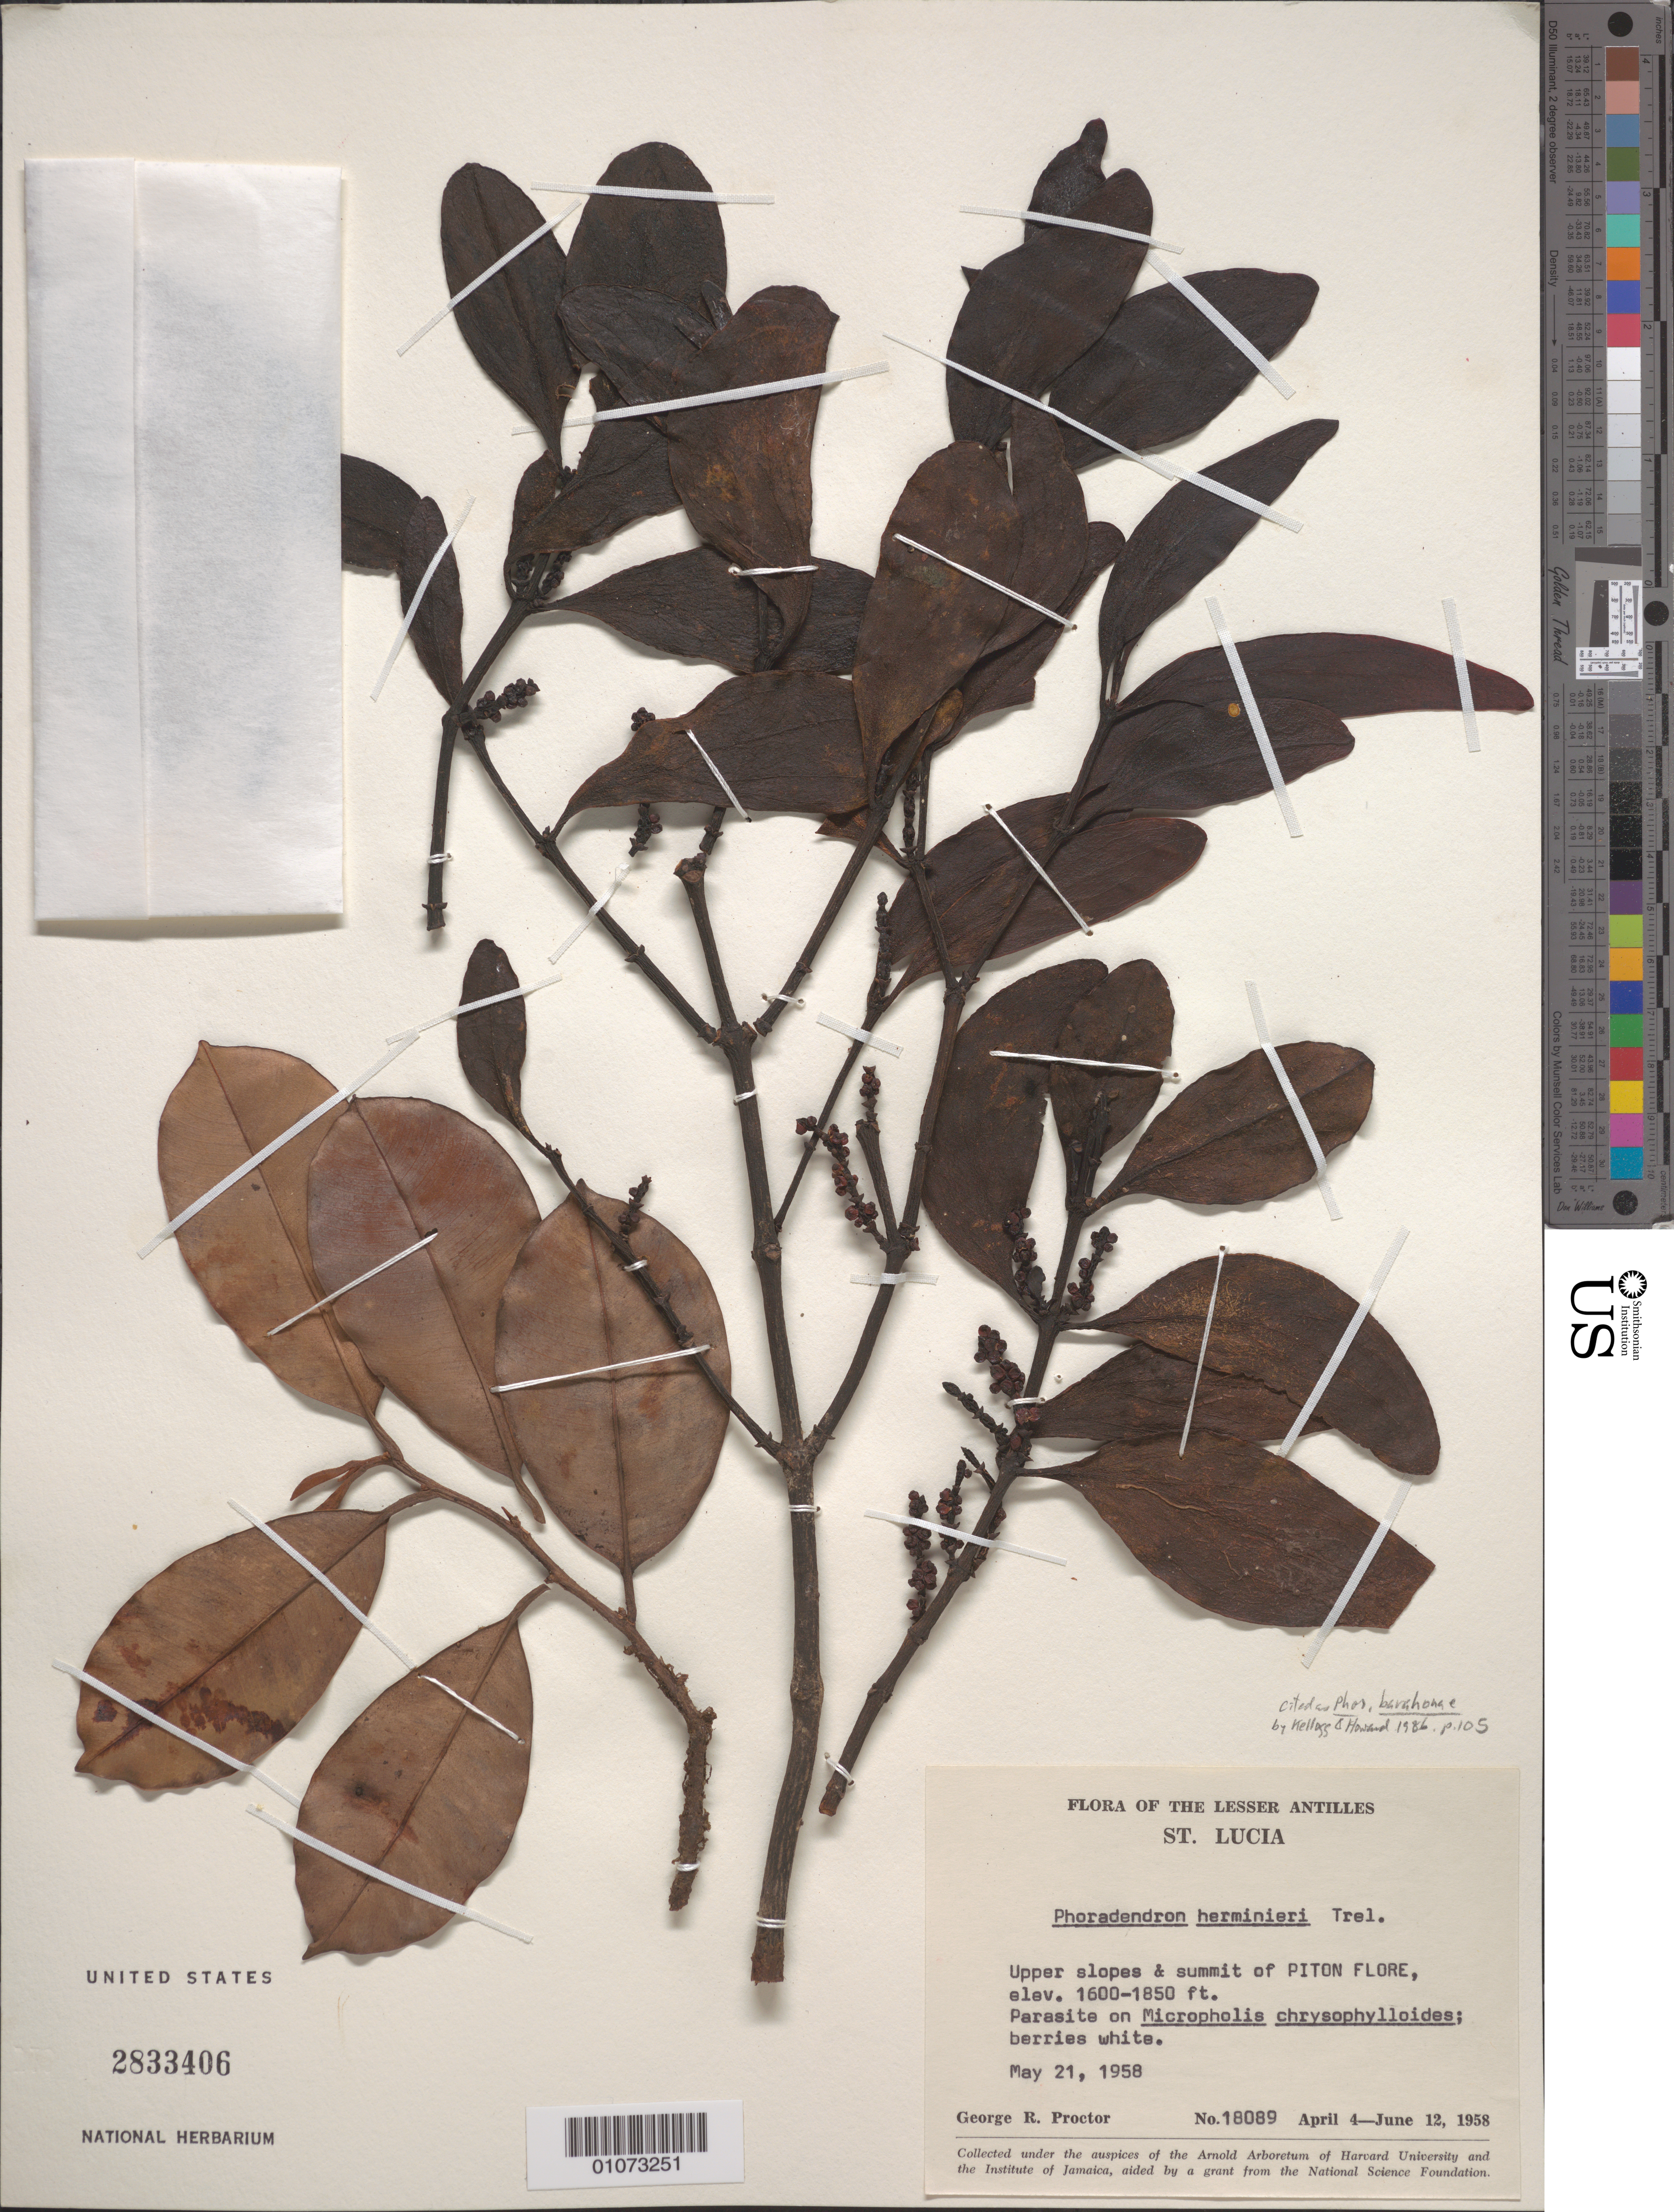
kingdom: Plantae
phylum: Tracheophyta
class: Magnoliopsida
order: Santalales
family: Viscaceae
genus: Phoradendron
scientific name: Phoradendron anceps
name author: (Spreng.) M. Gómez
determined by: Caraballo-Ortiz, Marcos A., (MISS), University of Mississippi (UNITED STATES)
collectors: G. R. Proctor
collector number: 18089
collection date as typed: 21 May 1958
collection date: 1958-05-21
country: St. Lucia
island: St. Lucia I.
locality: Upper slopes and summit of Piton Flore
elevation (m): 488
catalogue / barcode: US 2833406